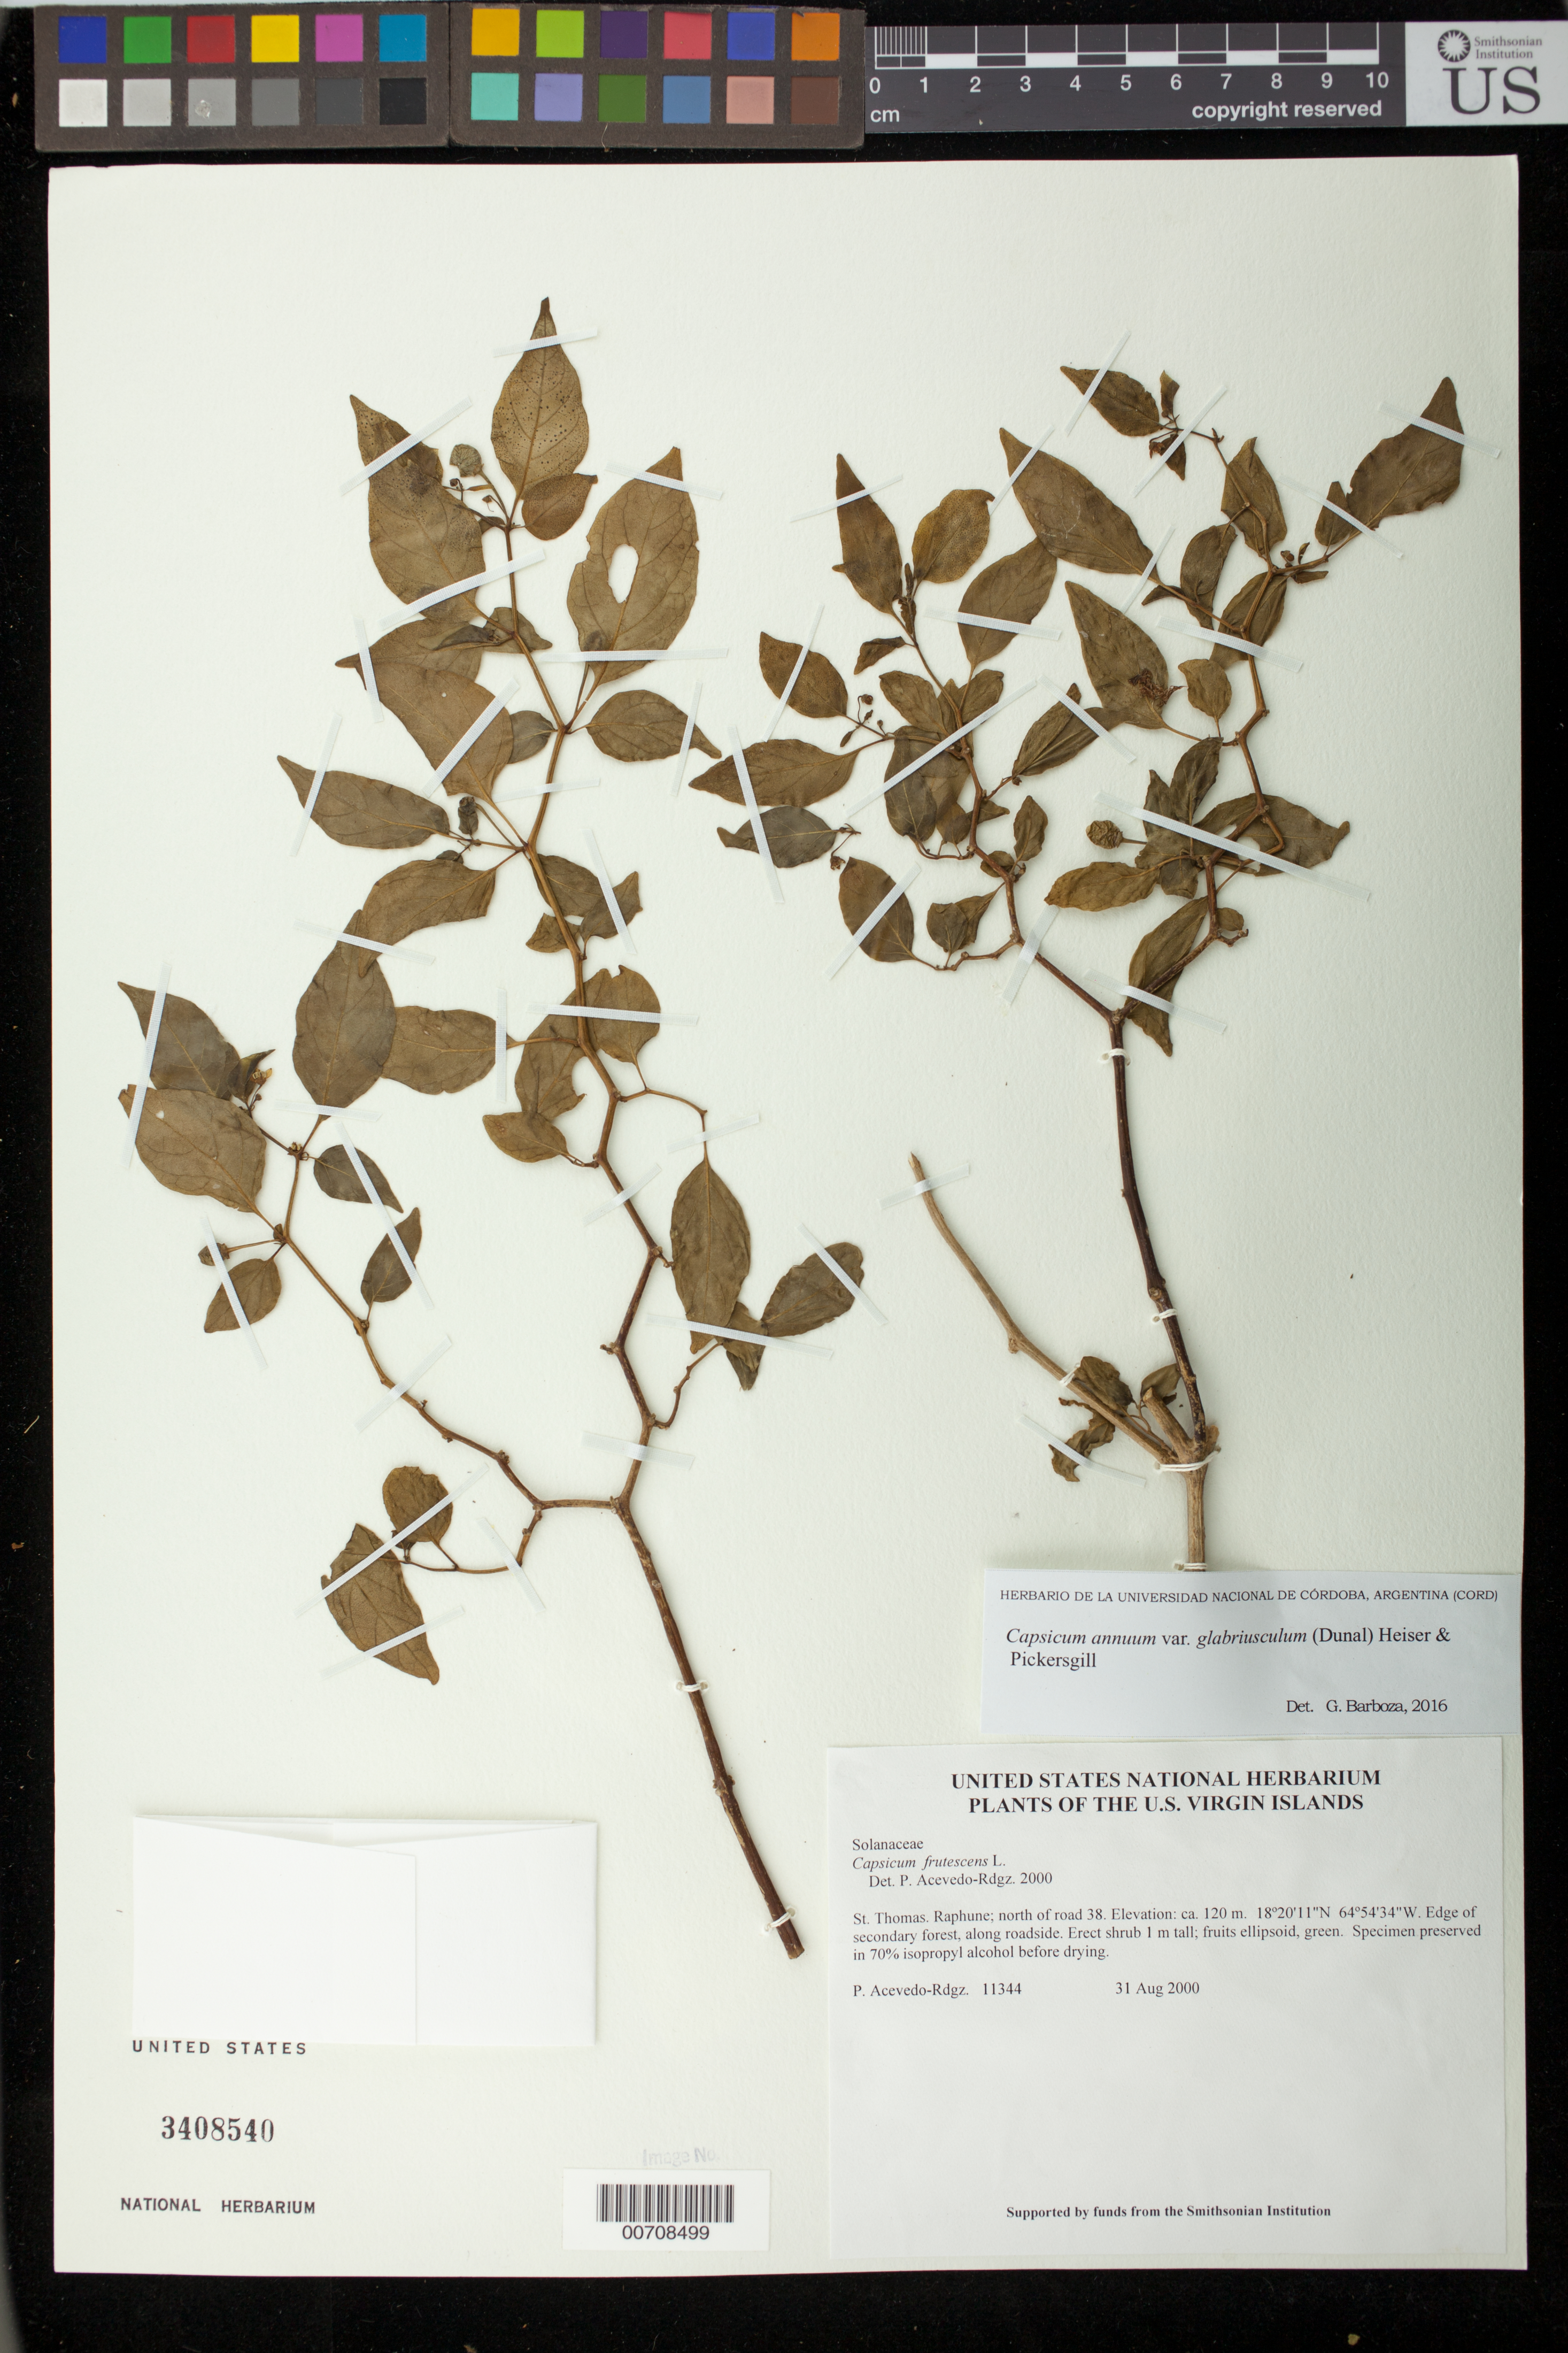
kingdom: Plantae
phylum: Tracheophyta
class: Magnoliopsida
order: Solanales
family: Solanaceae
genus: Capsicum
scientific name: Capsicum annuum var. glabriusculum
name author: (Dunal) Heiser & Pickersgill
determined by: Barboza, G. E., (CORD), Museo Botanico - Cordoba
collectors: P. Acevedo-Rodr.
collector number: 11344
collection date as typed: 31 Aug 2000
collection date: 2000-08-31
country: U.S. Virgin Islands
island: St. Thomas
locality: Raphune; north of road 38.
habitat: Edge of secondary forest, along roadside.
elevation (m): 120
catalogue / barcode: US 3408540